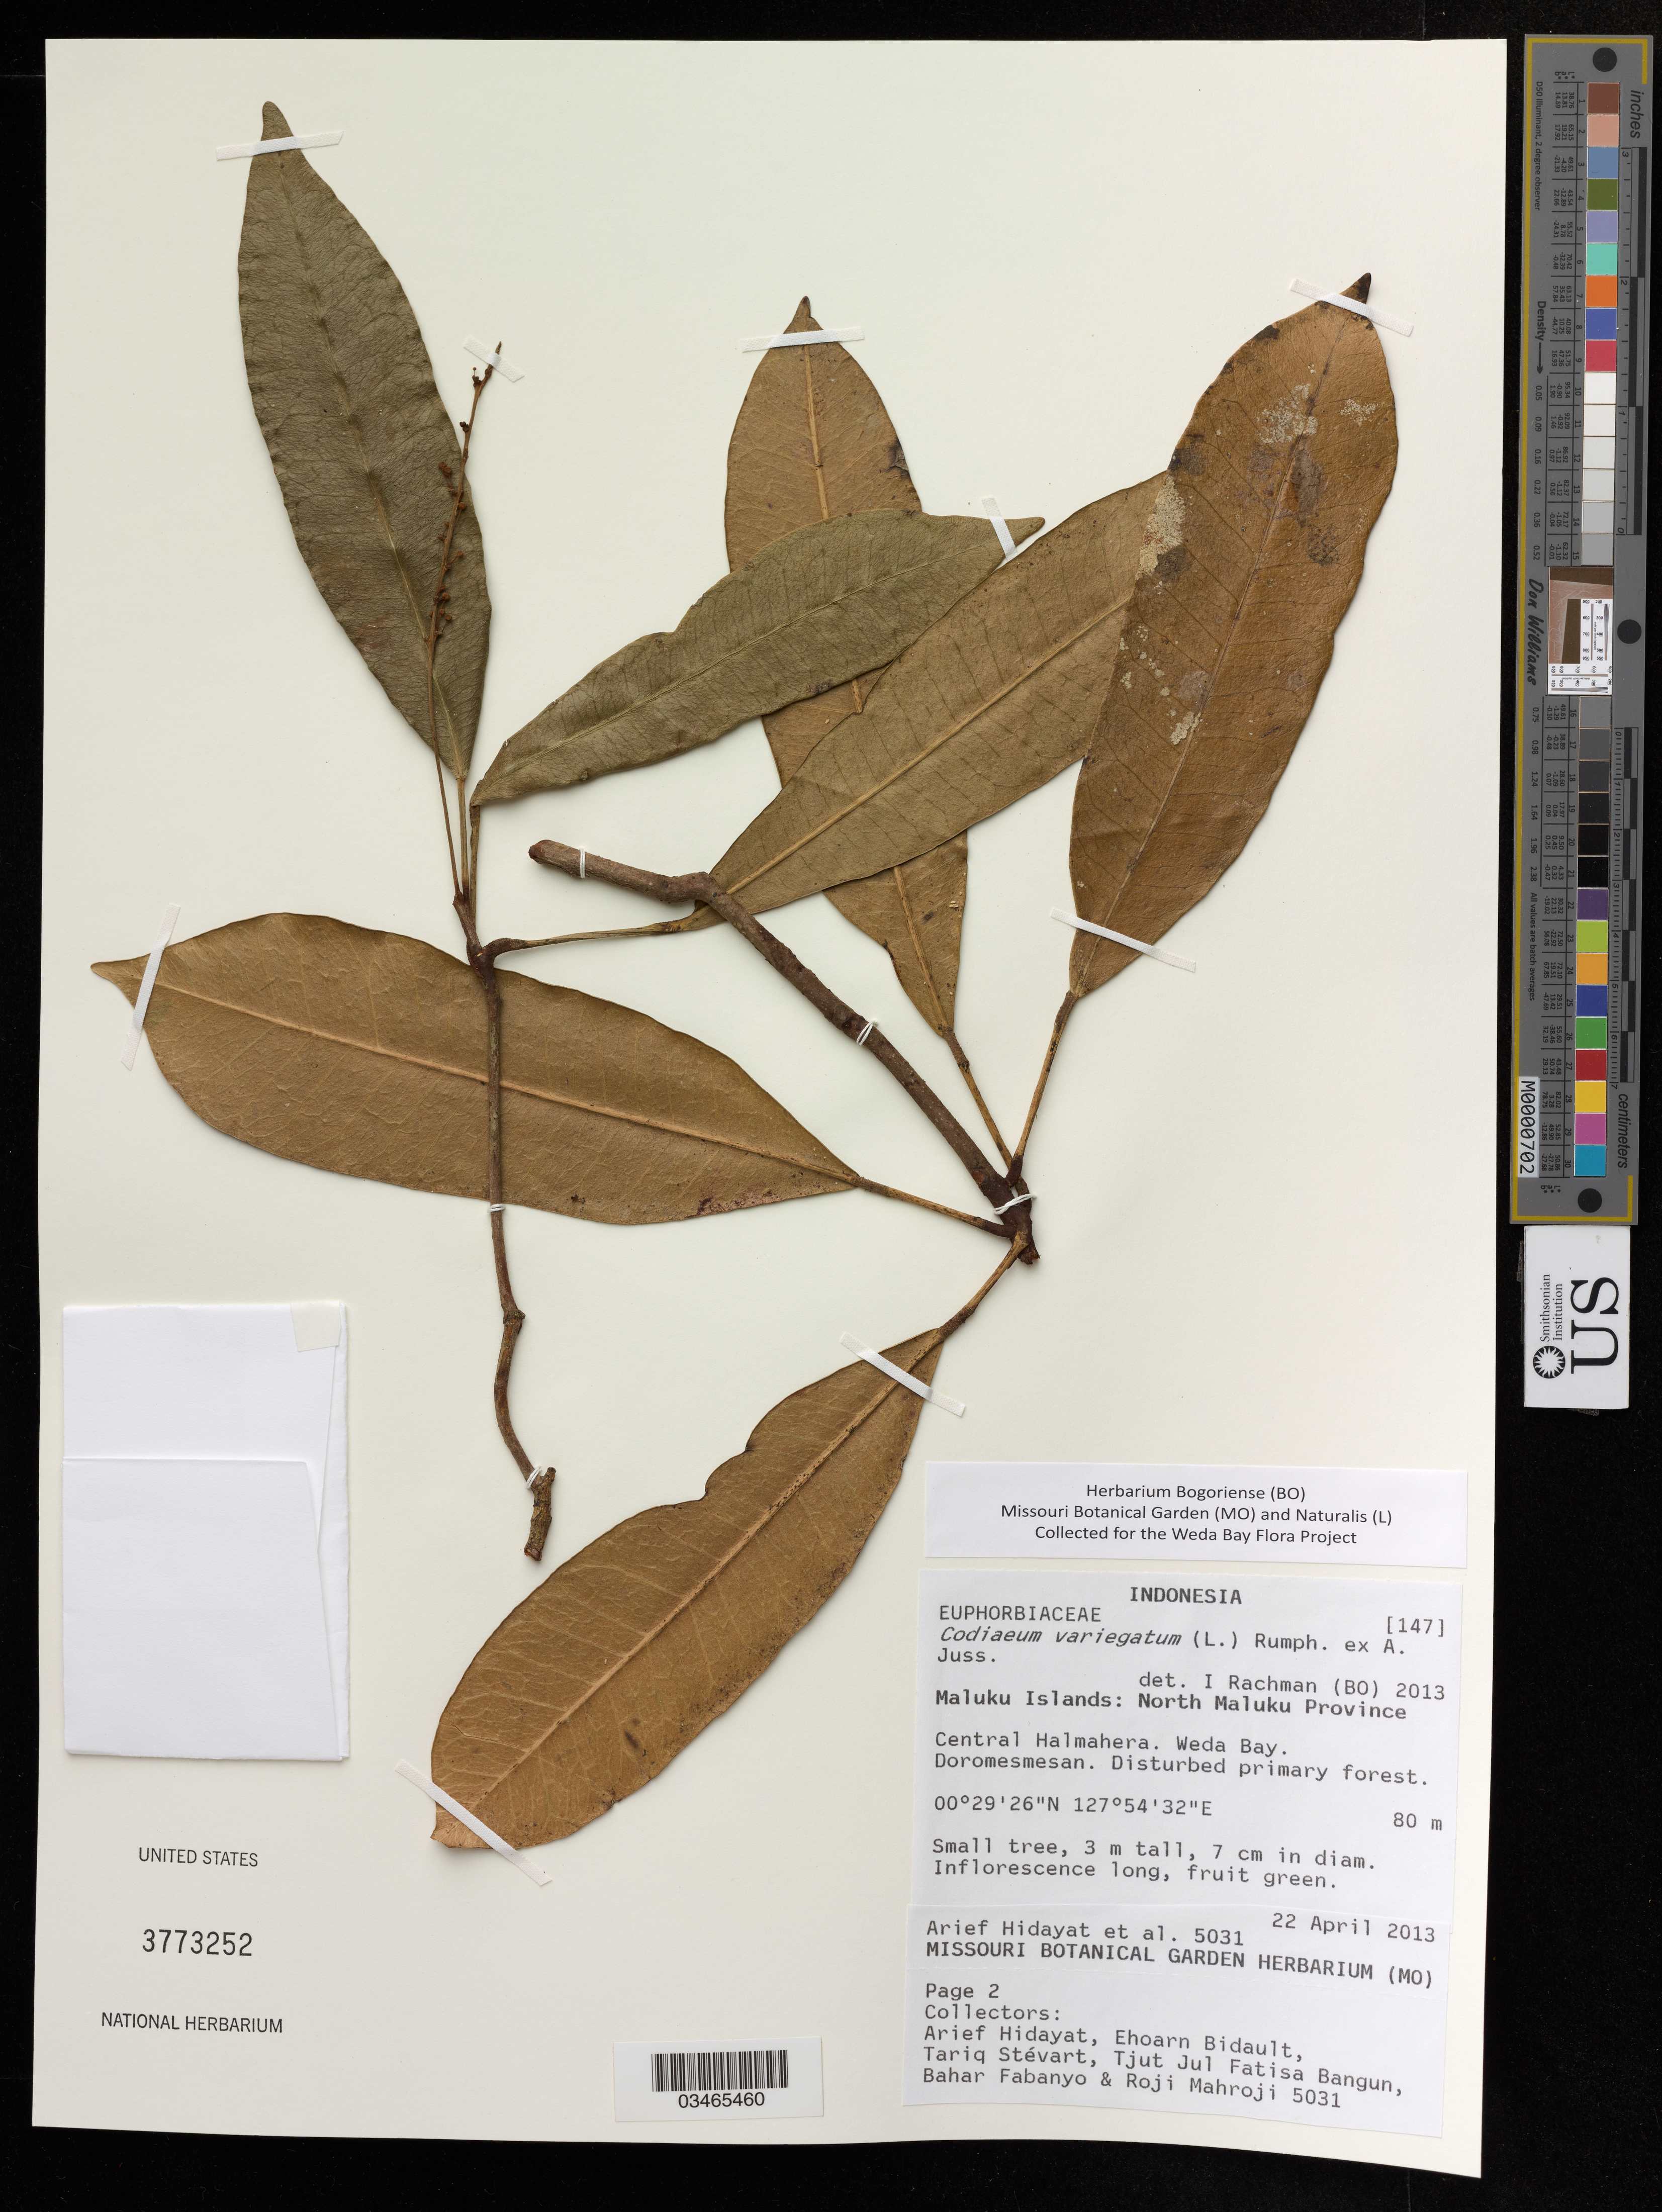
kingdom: Plantae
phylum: Tracheophyta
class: Magnoliopsida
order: Malpighiales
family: Euphorbiaceae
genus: Codiaeum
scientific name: Codiaeum variegatum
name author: (L.) Rumph. ex A. Juss.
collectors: A. Hidayat, E. Bidault & T. Stévart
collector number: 5031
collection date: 2013-04-22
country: Indonesia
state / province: Maluku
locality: Central Halmahera. Weda Bay. Doromesmesan.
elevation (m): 80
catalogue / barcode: US 3773252